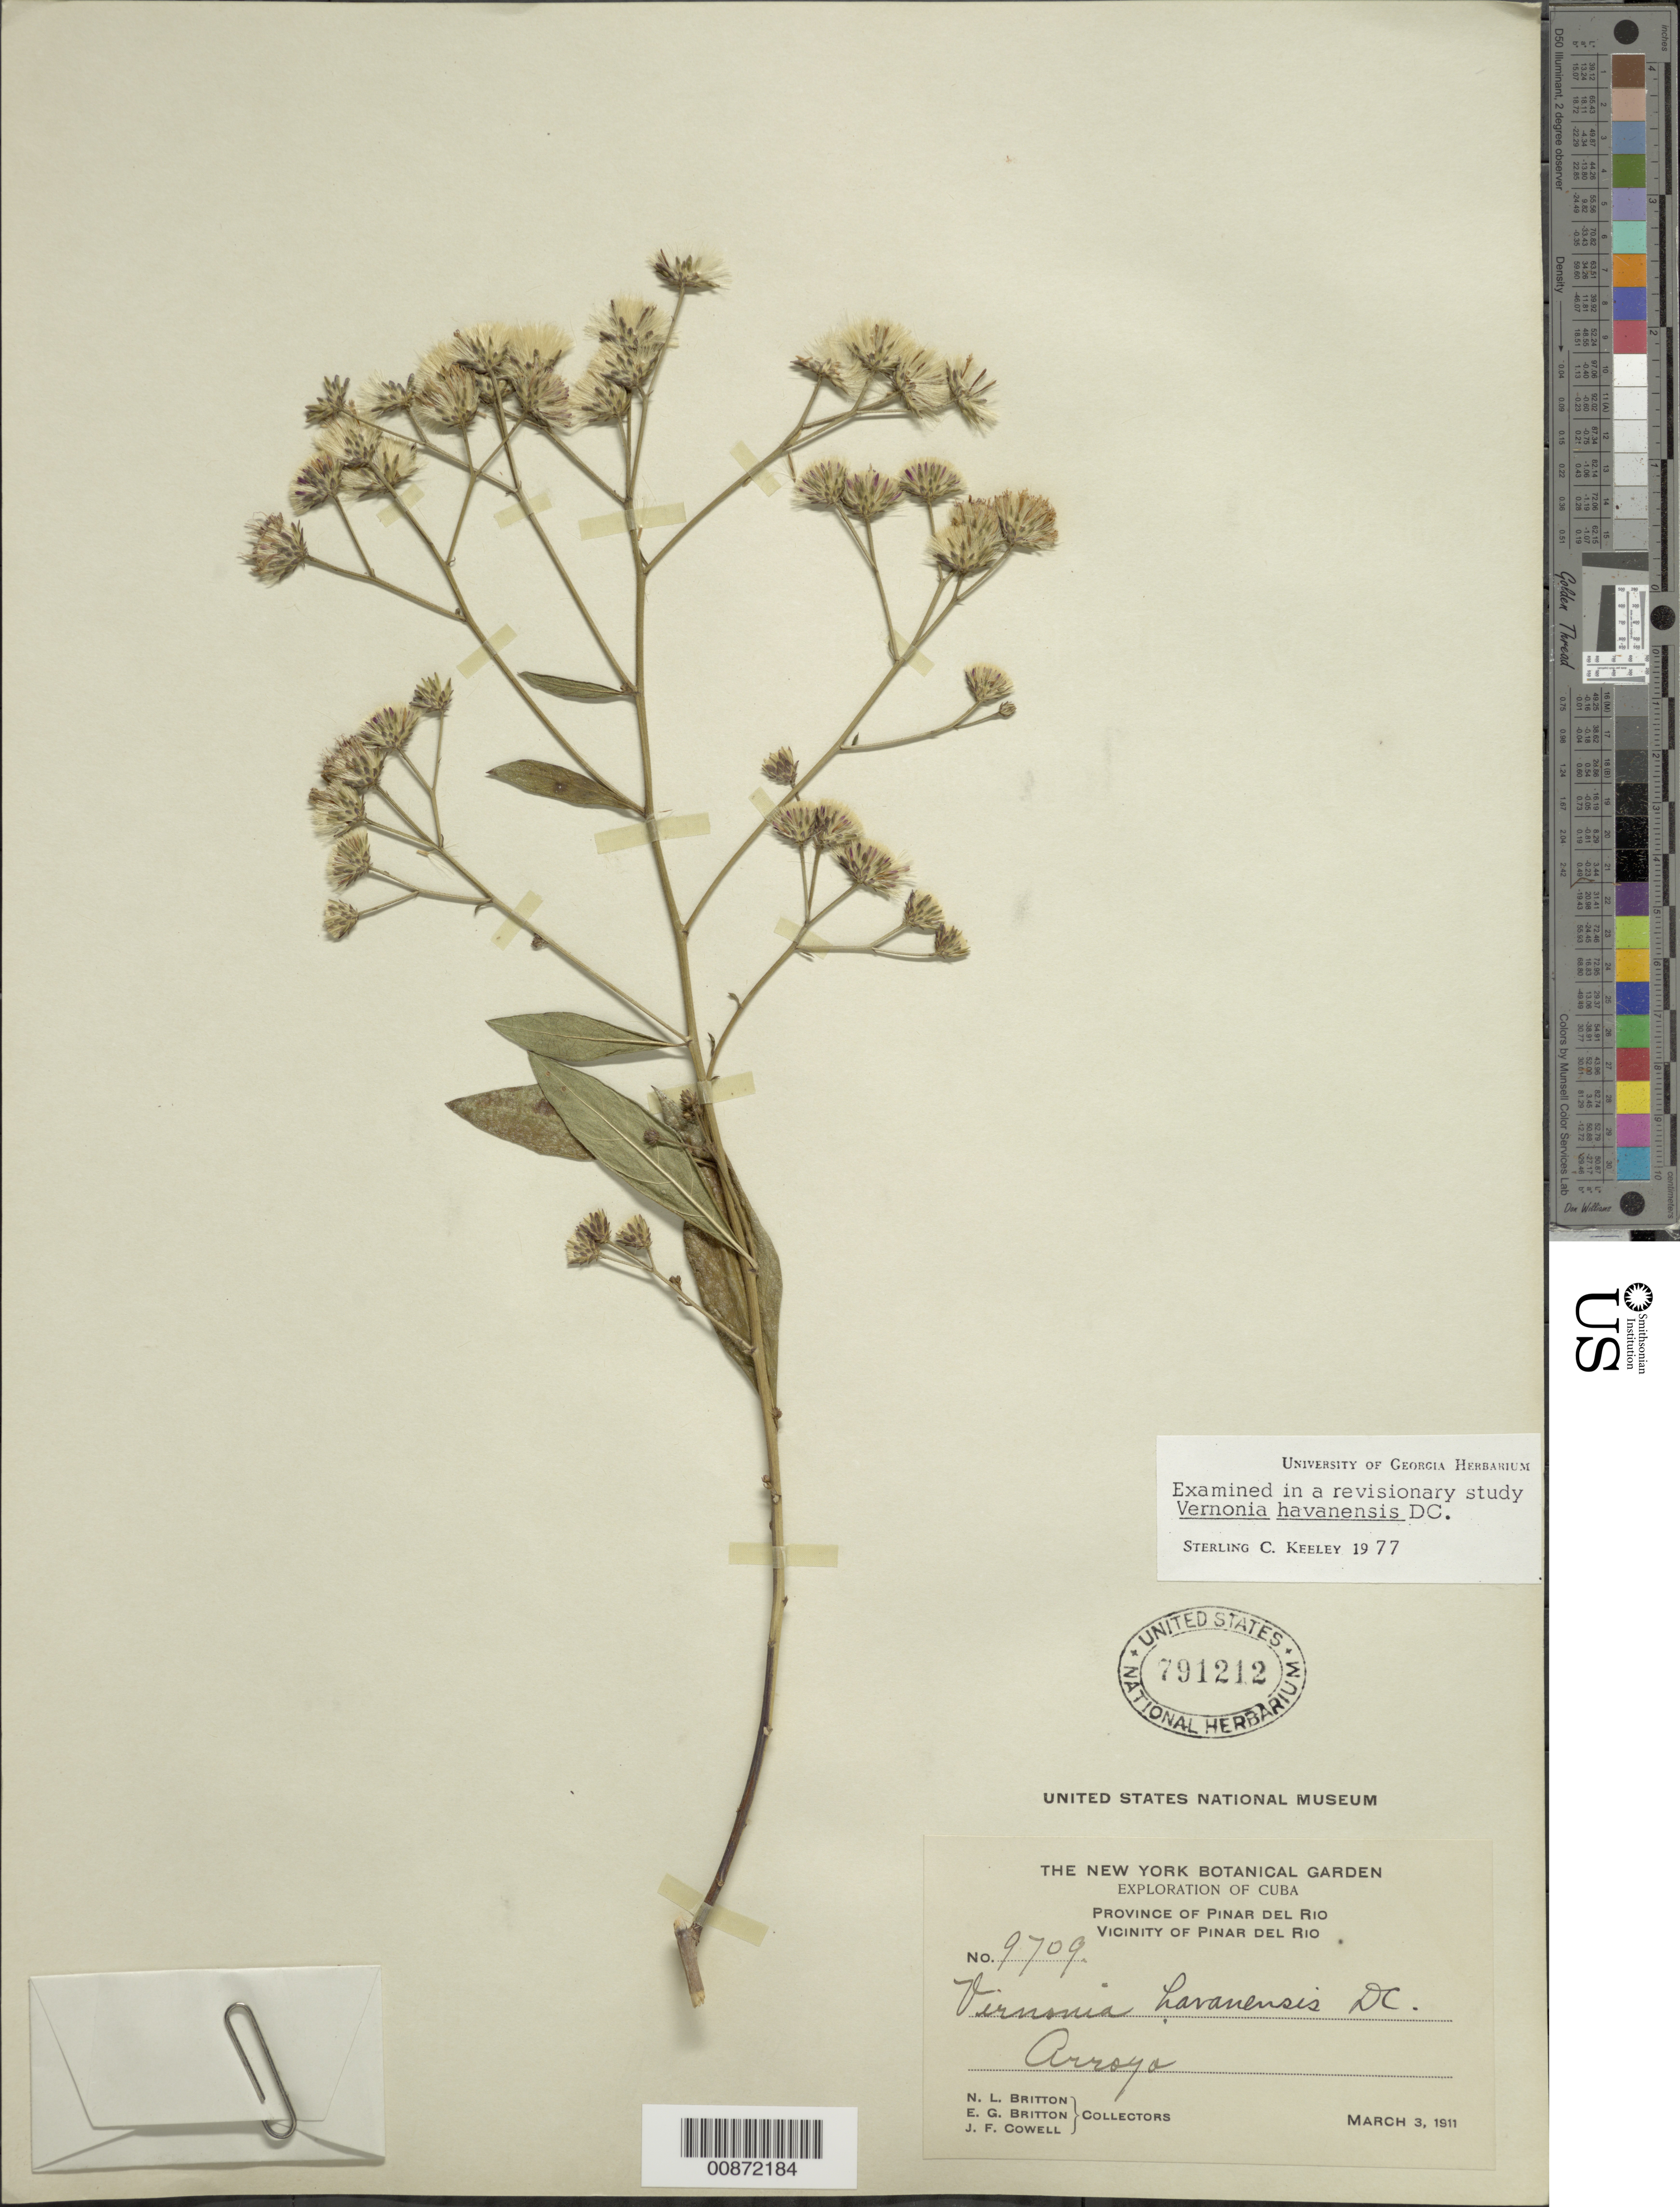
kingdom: Plantae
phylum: Tracheophyta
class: Magnoliopsida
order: Asterales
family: Asteraceae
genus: Vernonanthura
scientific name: Vernonanthura havanensis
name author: (DC.) H. Rob.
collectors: N. Britton, E. G. Britton & J. F. Cowell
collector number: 9709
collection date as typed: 03 Mar 1911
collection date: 1911-03-03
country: Cuba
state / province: Pinar del Río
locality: Vicinity of Pinar Del Rio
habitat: Arroyo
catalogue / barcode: US 791212